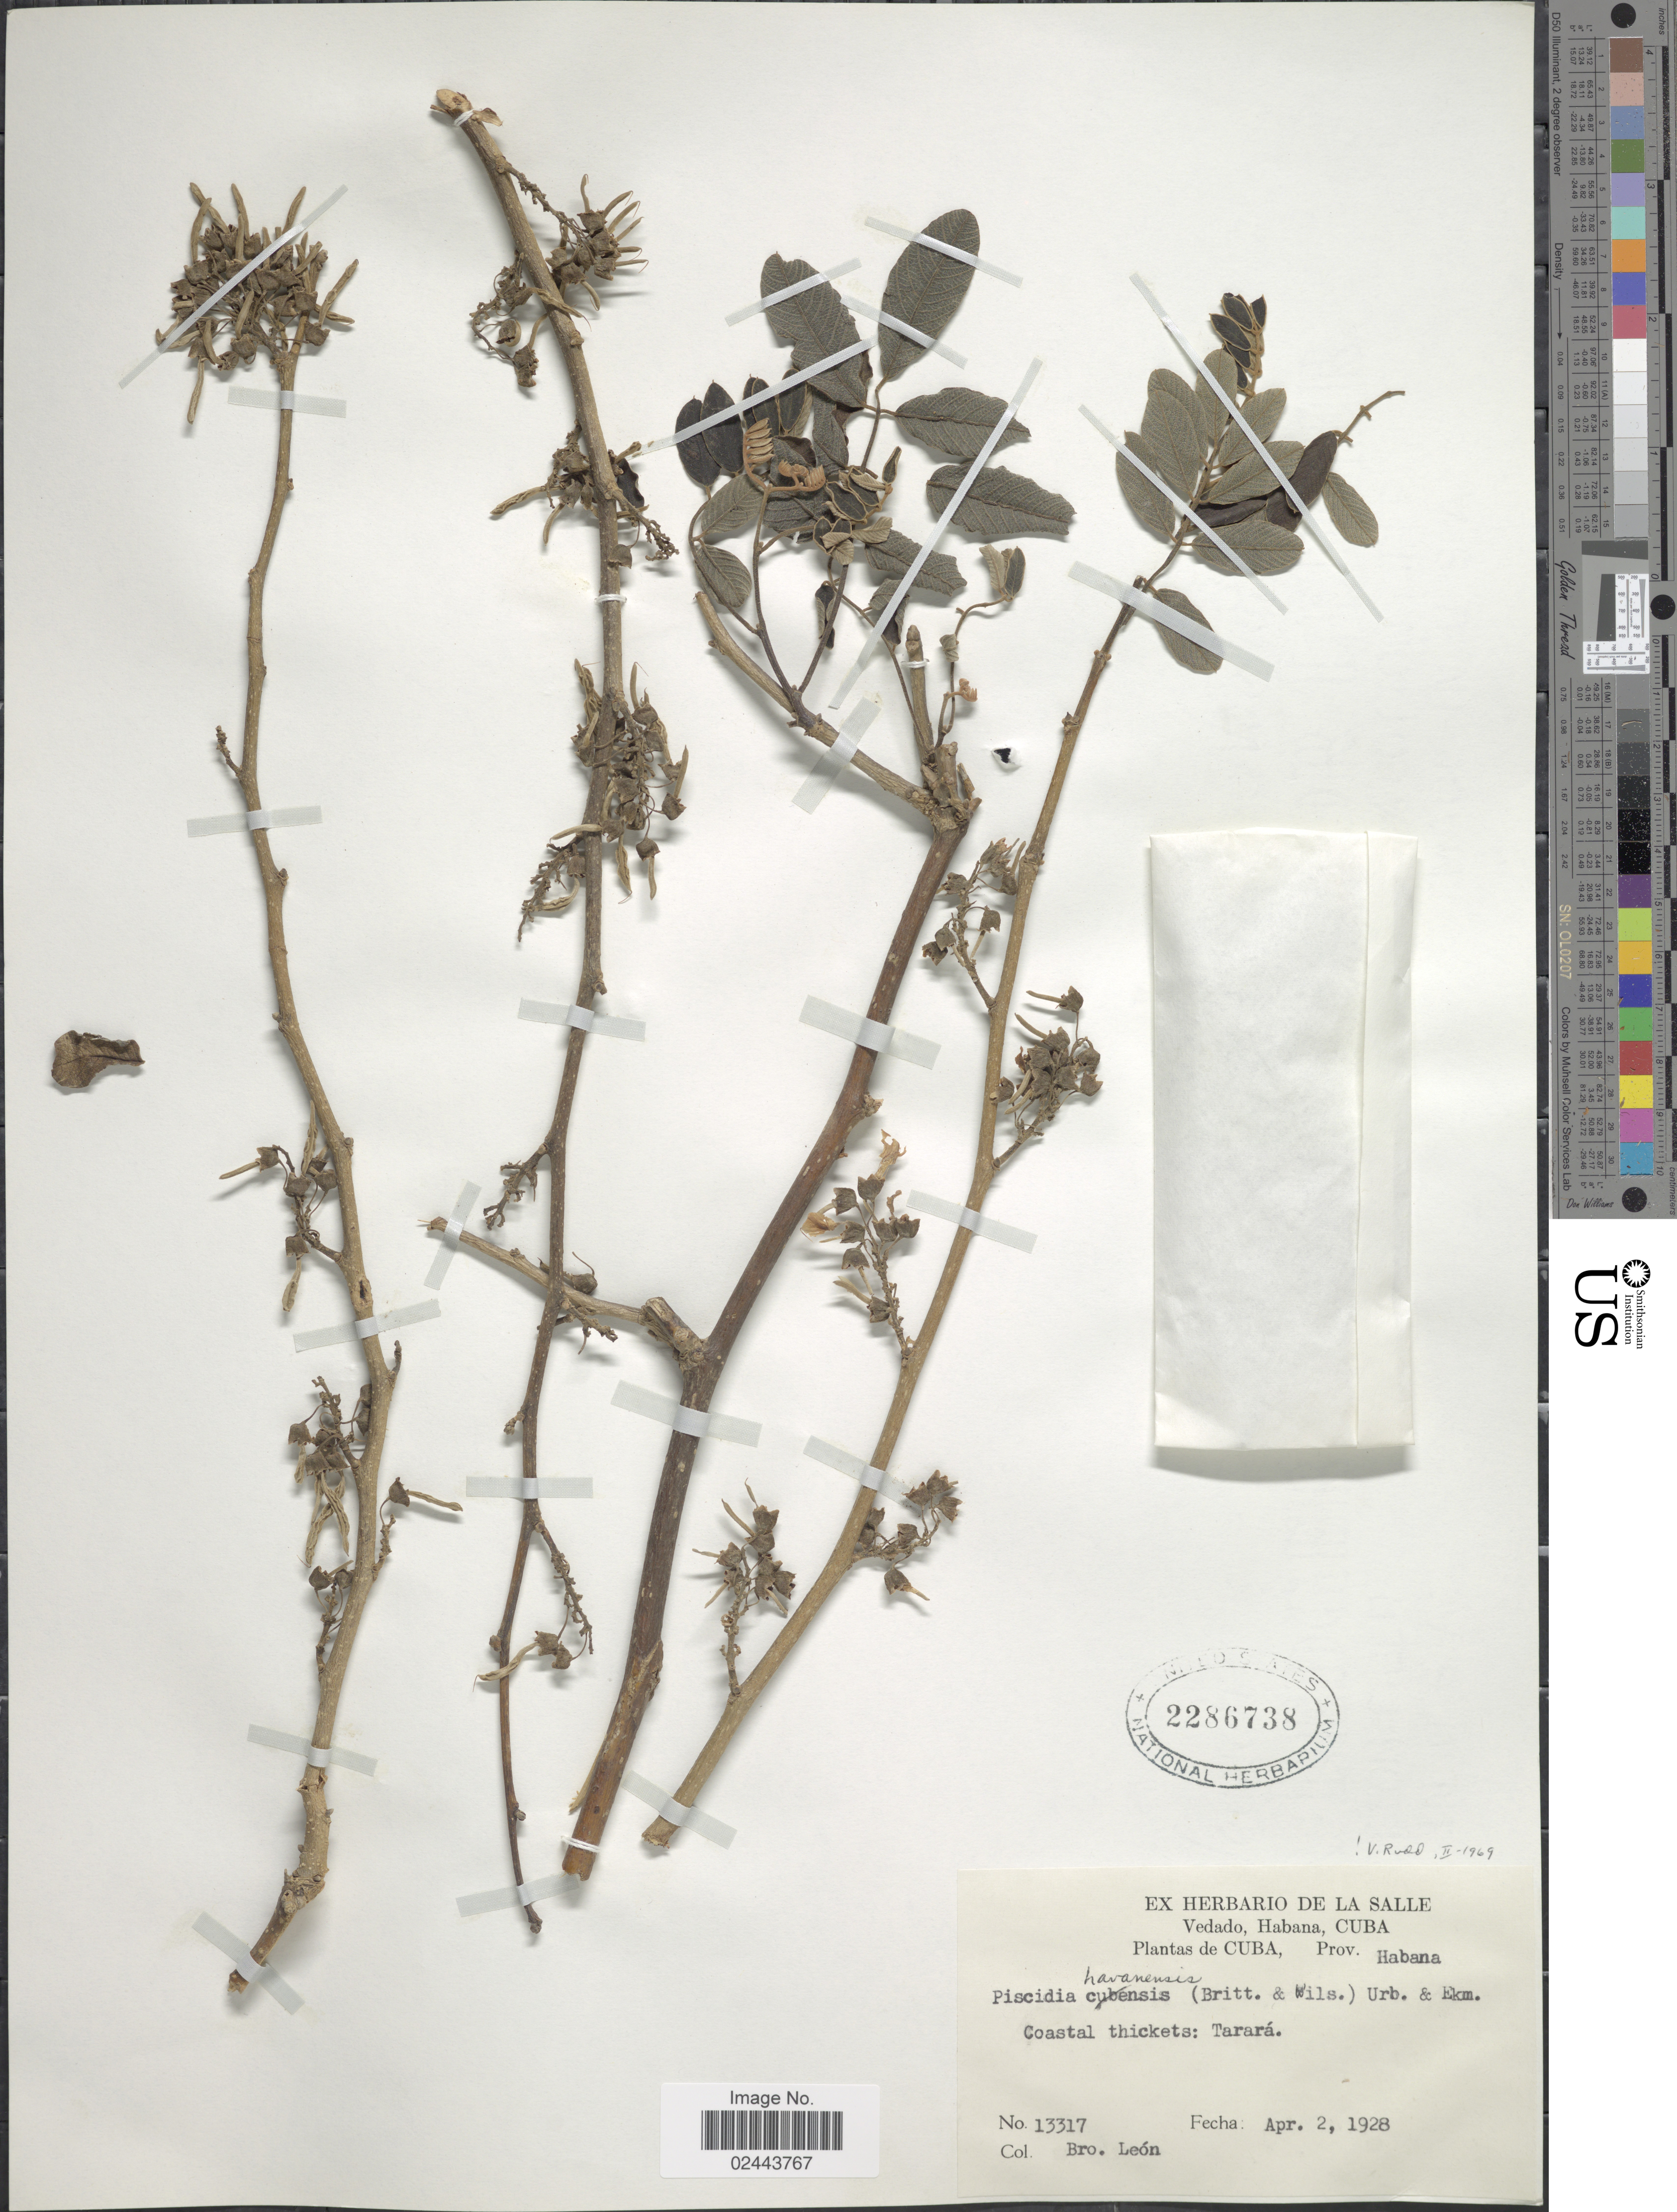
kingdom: Plantae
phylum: Tracheophyta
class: Magnoliopsida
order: Fabales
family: Fabaceae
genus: Piscidia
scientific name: Piscidia havanensis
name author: (Britton & P. Wilson) Urb. & Ekman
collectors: Bro. León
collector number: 13317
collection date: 1928-04-02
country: Cuba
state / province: La Habana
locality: Prov. Habana, Coastal thickets: Tarara.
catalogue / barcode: US 2286738